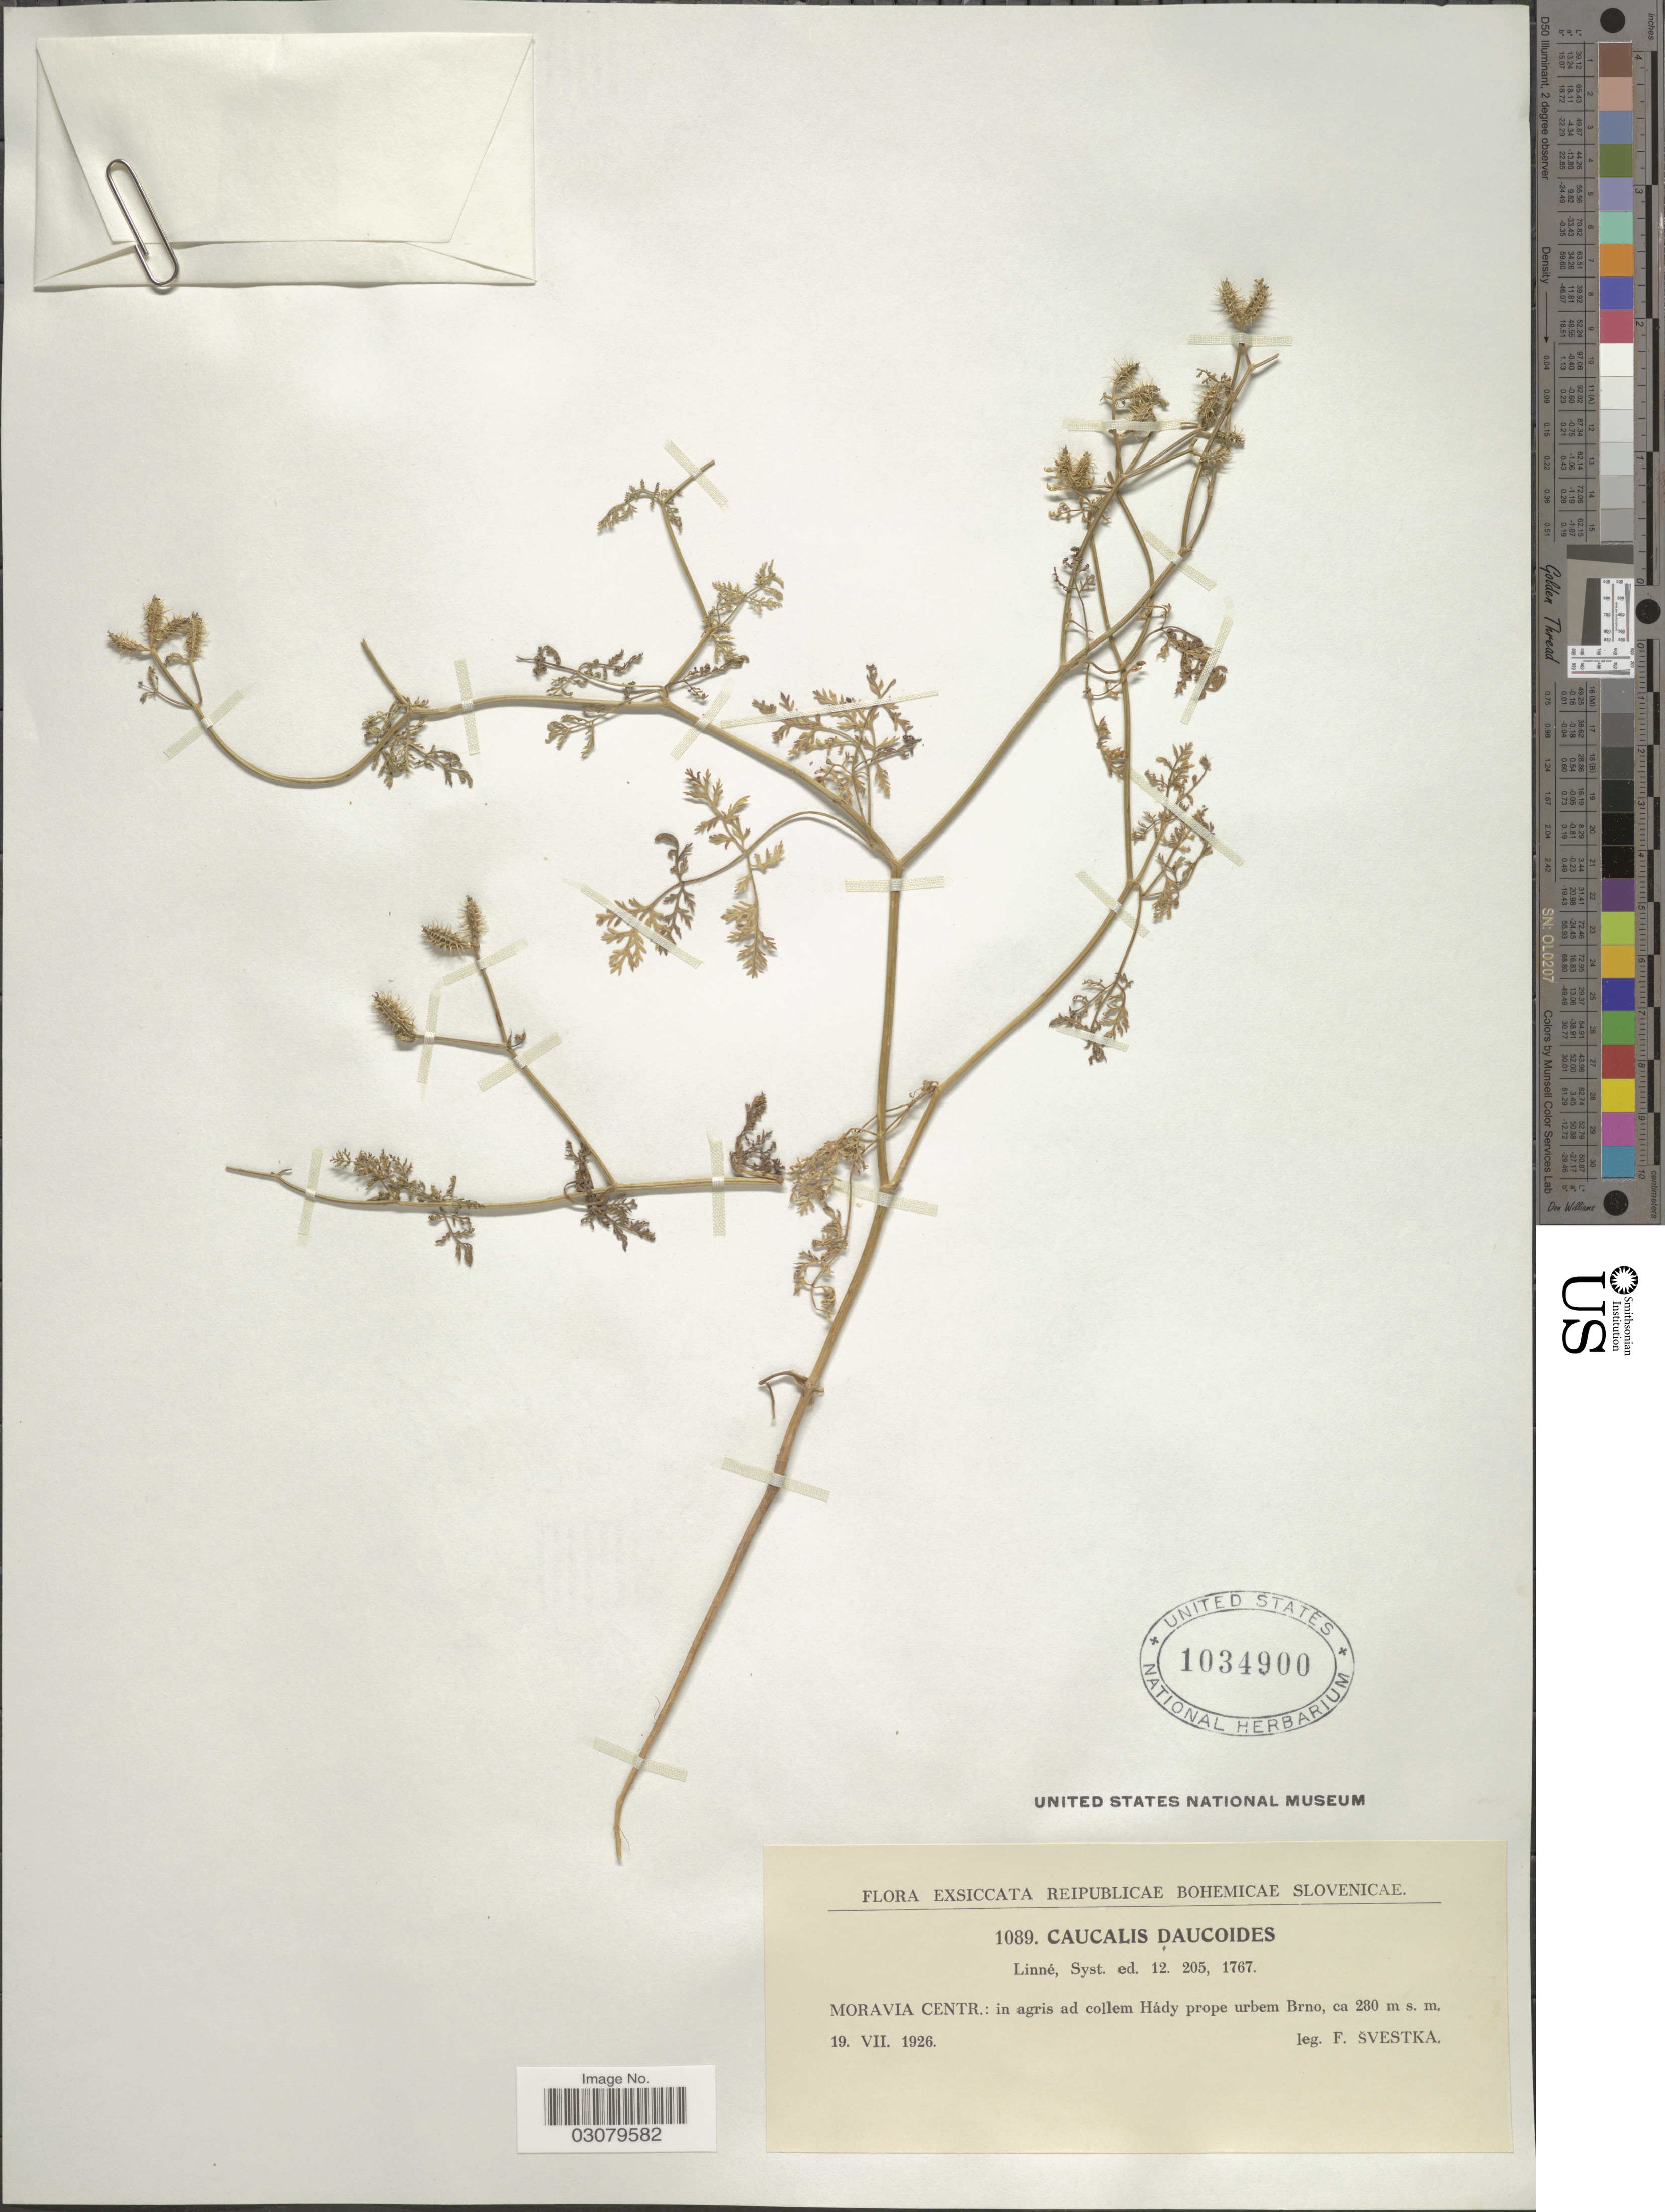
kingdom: Plantae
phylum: Tracheophyta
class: Magnoliopsida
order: Apiales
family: Apiaceae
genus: Caucalis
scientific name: Caucalis daucoides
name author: L.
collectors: F. Svestka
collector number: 1089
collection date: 1926-07-19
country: Czechia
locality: Reipublicae Bohemicae Slovenicae. Moravia Centr.: in agris ad collem Hády prope urbem Brno.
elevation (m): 280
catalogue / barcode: US 1034900